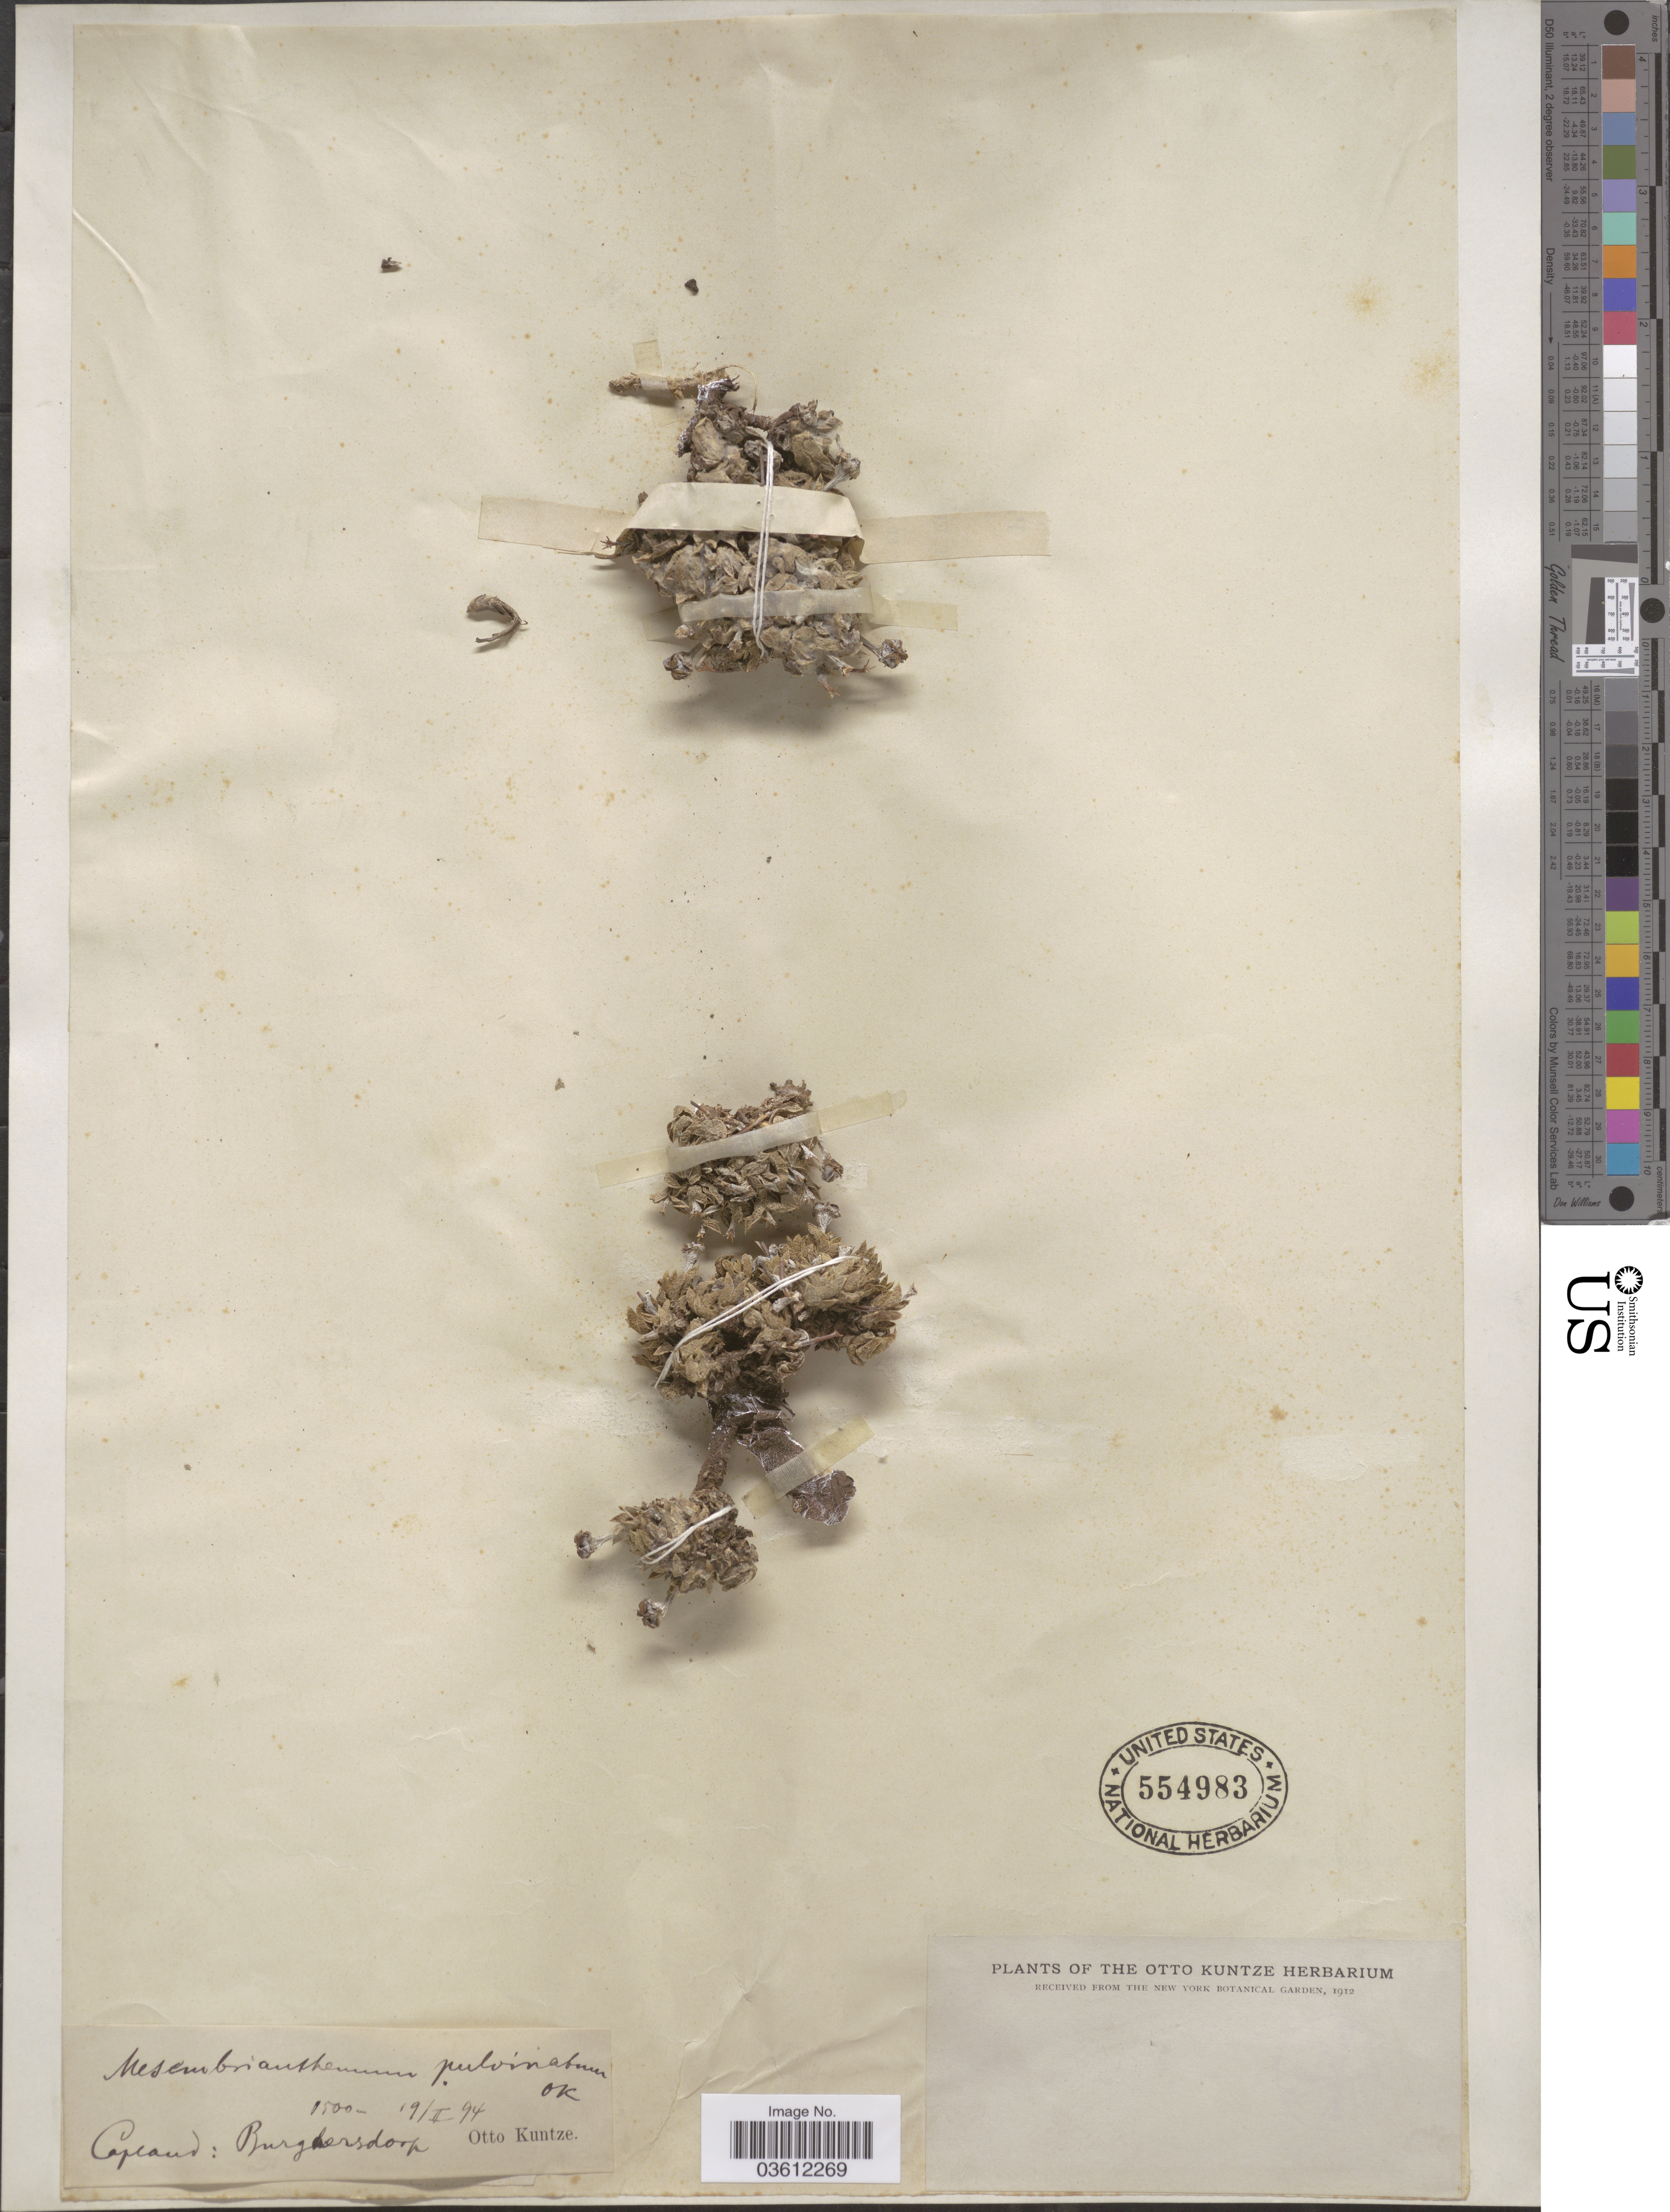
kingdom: Plantae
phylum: Tracheophyta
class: Magnoliopsida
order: Caryophyllales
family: Aizoaceae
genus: Mesembryanthemum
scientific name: Mesembryanthemum pulvinatum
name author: Kuntze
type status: Possible Type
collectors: C.E.O. Kuntze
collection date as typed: Transcribed d/m/y: 19/2/94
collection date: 1894-02-19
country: South Africa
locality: Capland: Burgersdorf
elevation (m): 1500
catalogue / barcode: US 554983